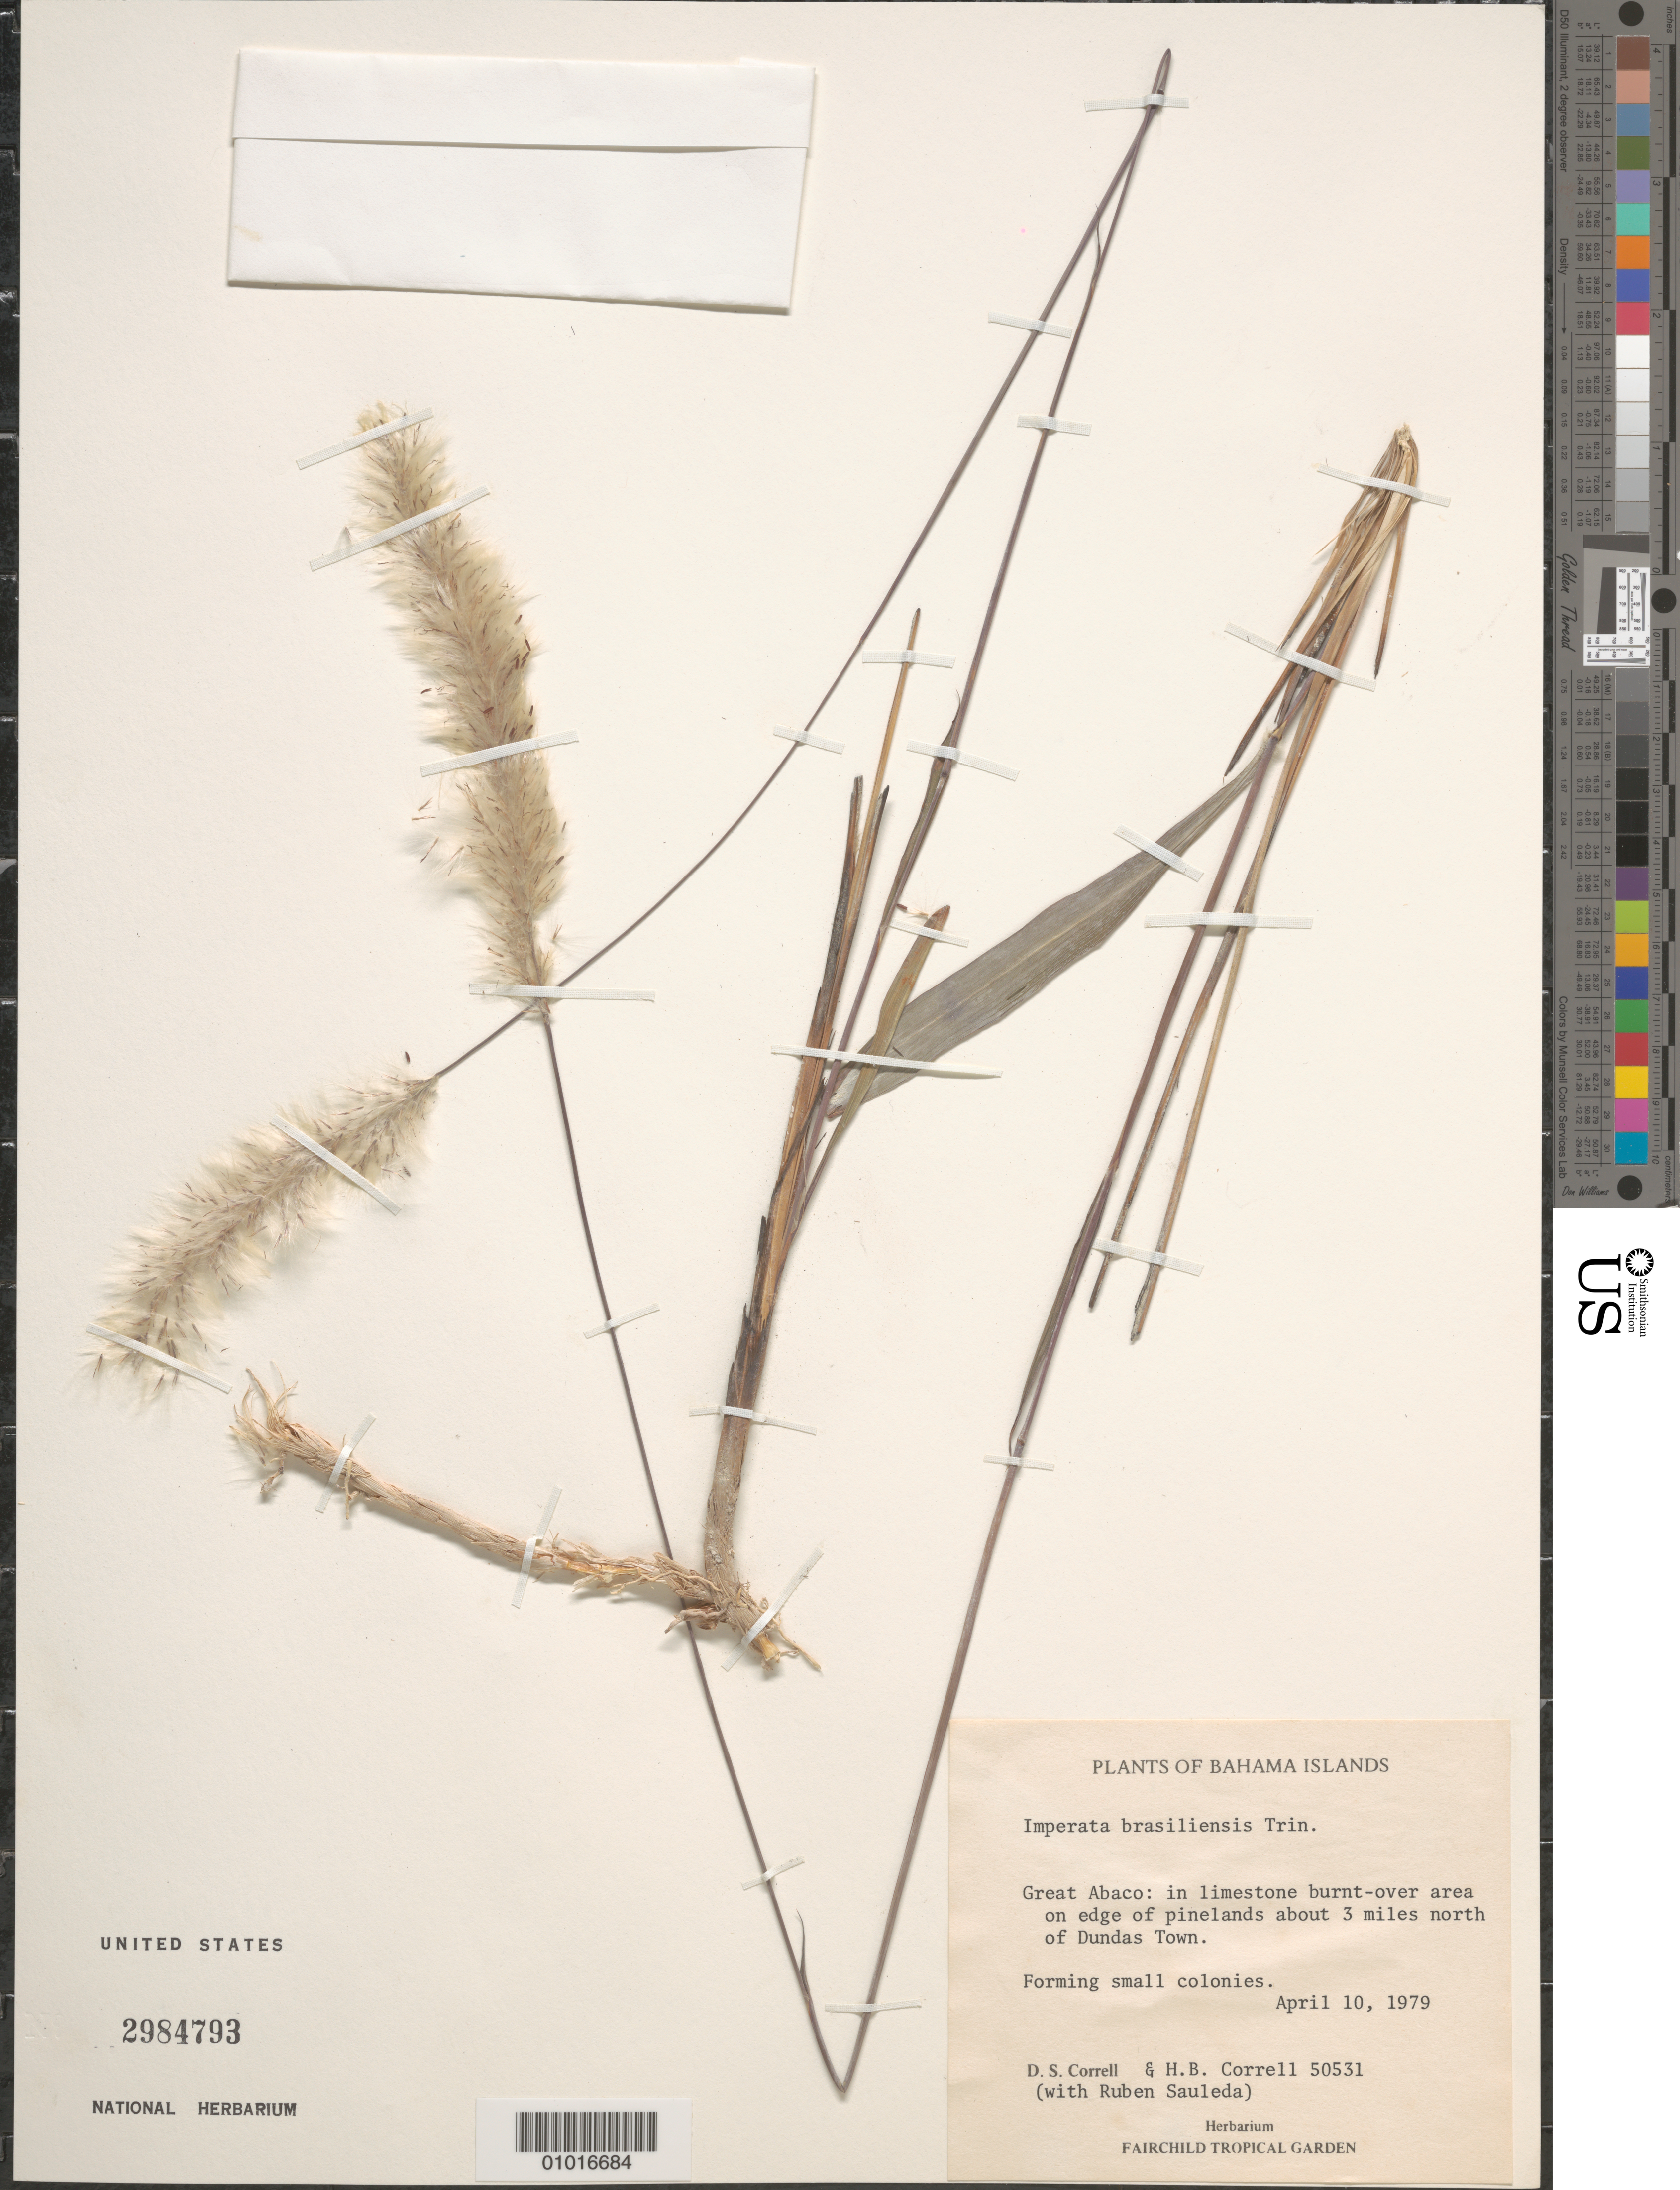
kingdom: Plantae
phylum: Tracheophyta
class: Liliopsida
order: Poales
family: Poaceae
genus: Imperata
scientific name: Imperata brasiliensis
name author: Trin.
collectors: D. S. Correll & H. Correll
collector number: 50531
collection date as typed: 10 Apr 1979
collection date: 1979-04-10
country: Bahamas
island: Abaco I.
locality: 3 miles north of Dundas Town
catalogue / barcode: US 2984793